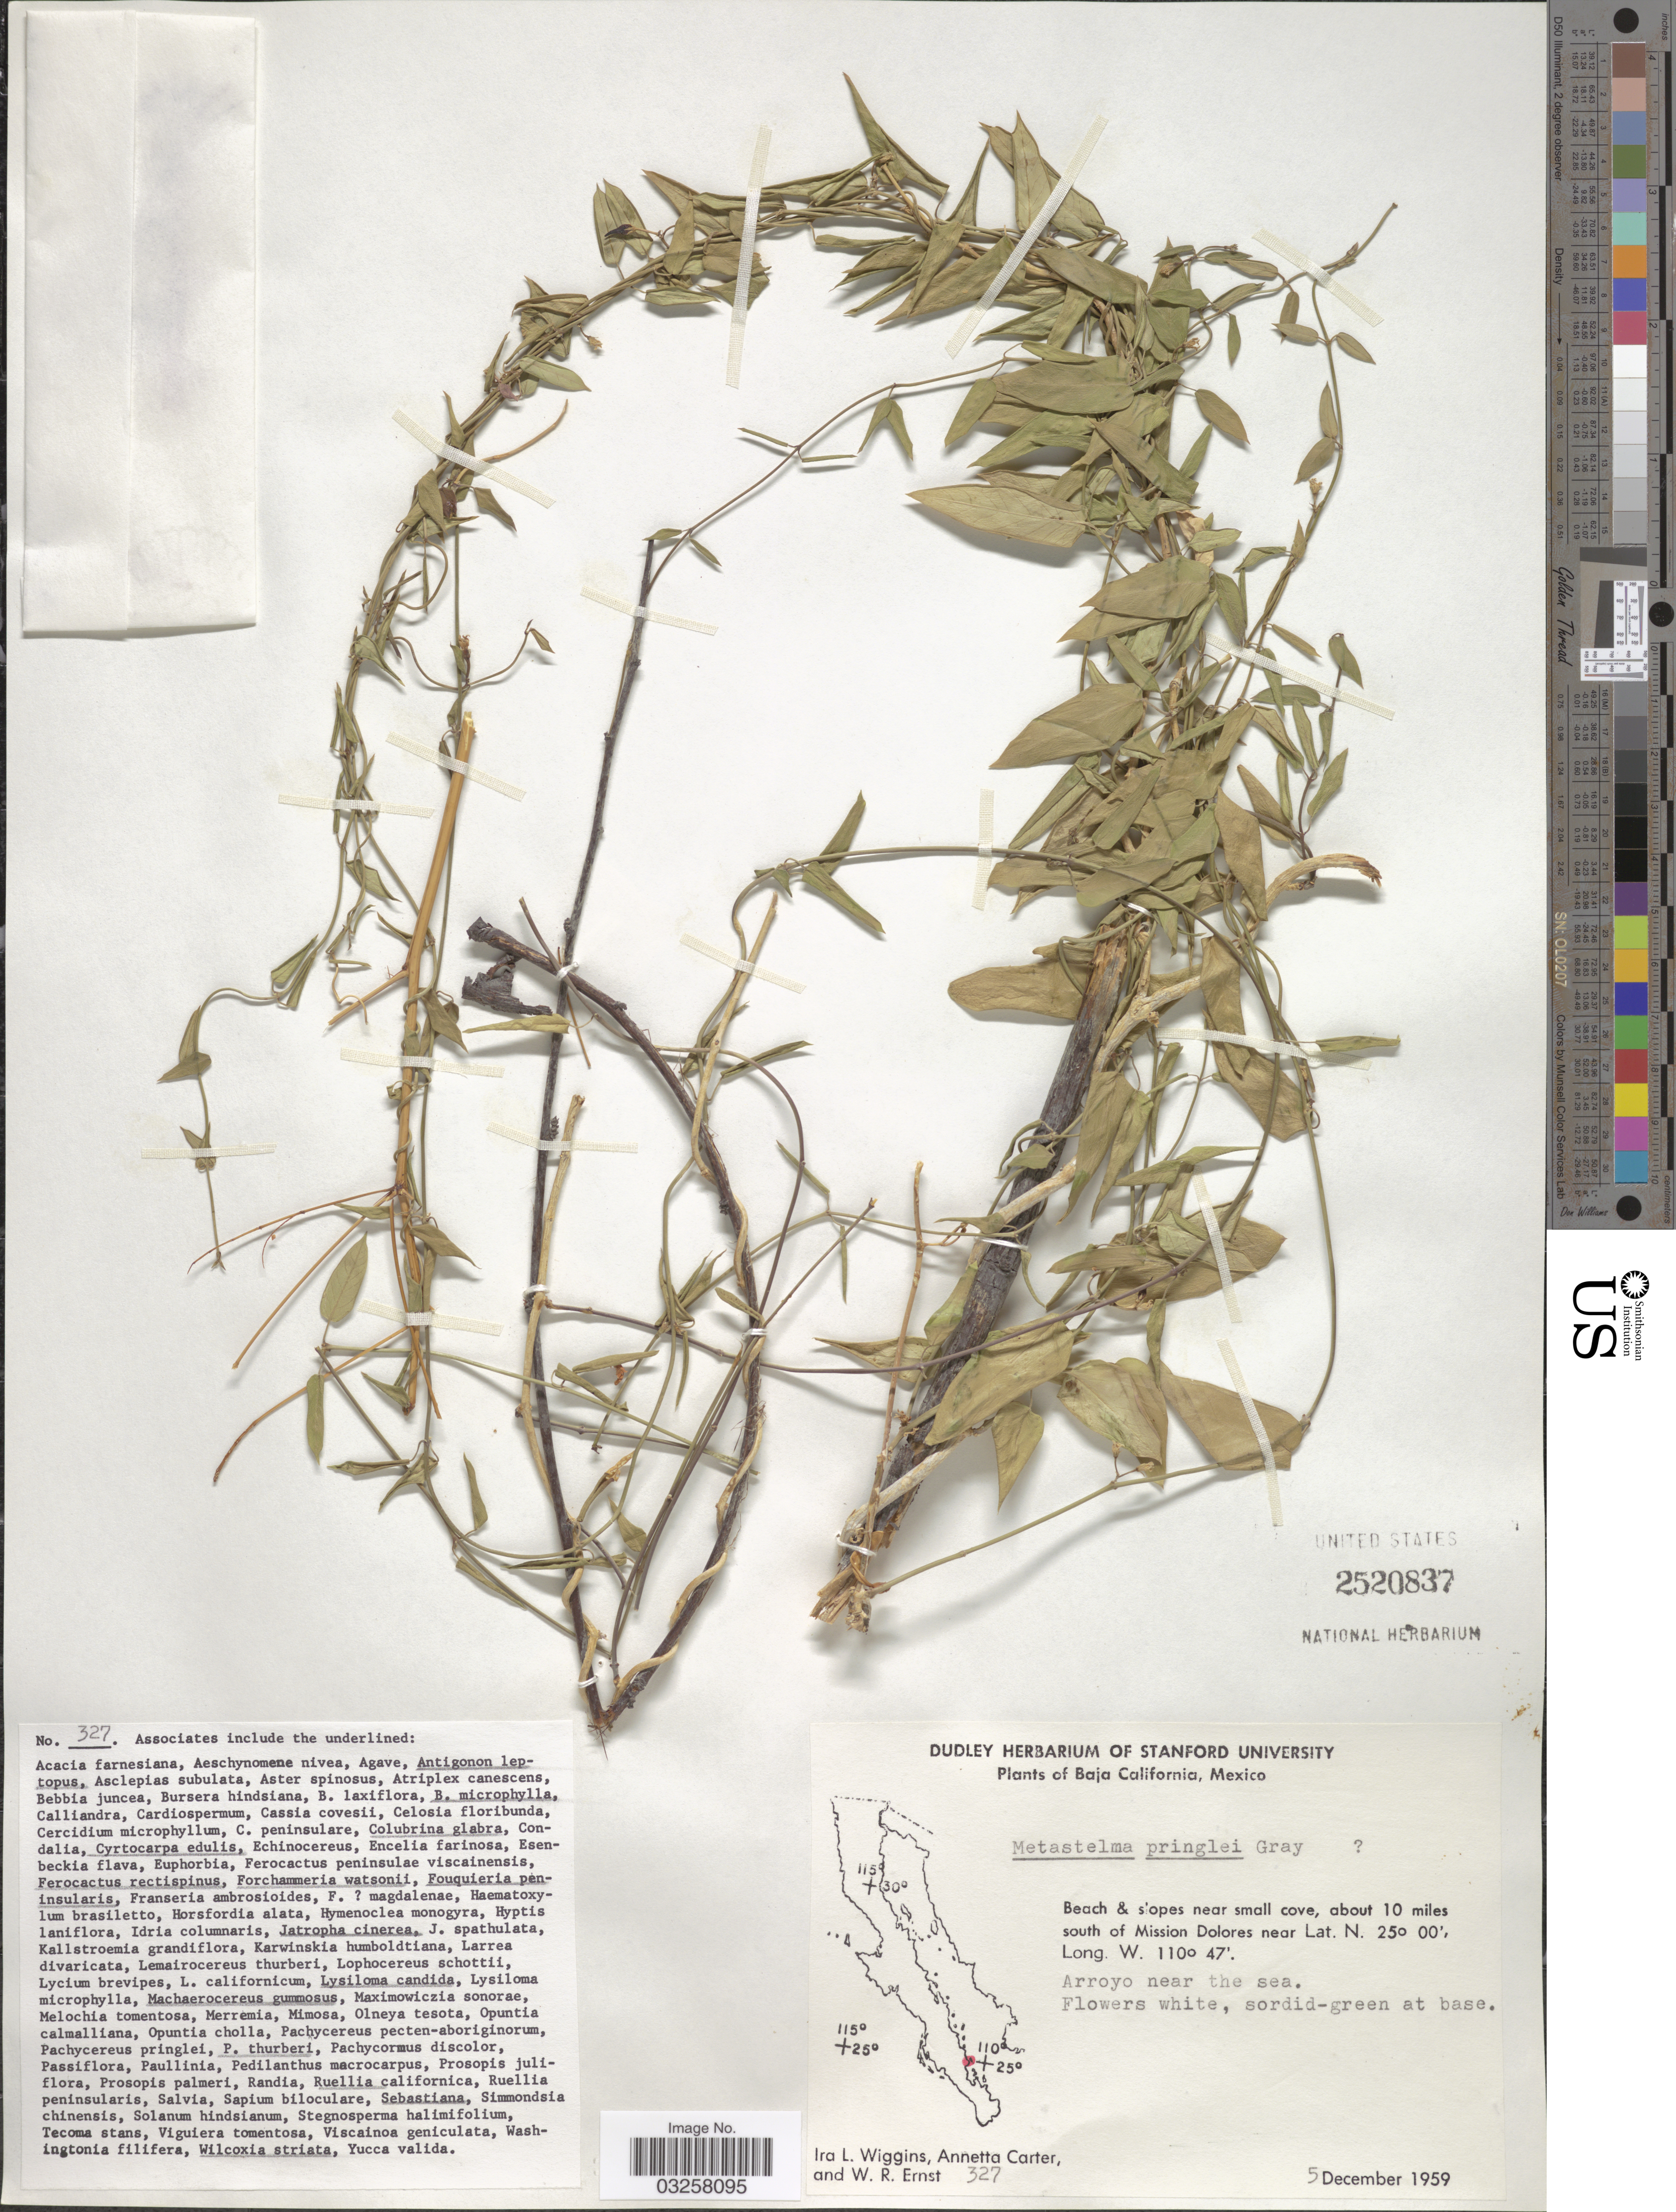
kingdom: Plantae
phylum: Tracheophyta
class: Magnoliopsida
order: Gentianales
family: Apocynaceae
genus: Metastelma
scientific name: Metastelma pringlei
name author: A. Gray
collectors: I. L. Wiggins, A. Carter & W. R. Ernst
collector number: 327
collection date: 1959-12-05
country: Mexico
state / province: Baja California Sur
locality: Beach & slopes near small cove, about 10 miles south of Mission Dolores, Arroyo near the sea.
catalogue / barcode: US 2520837